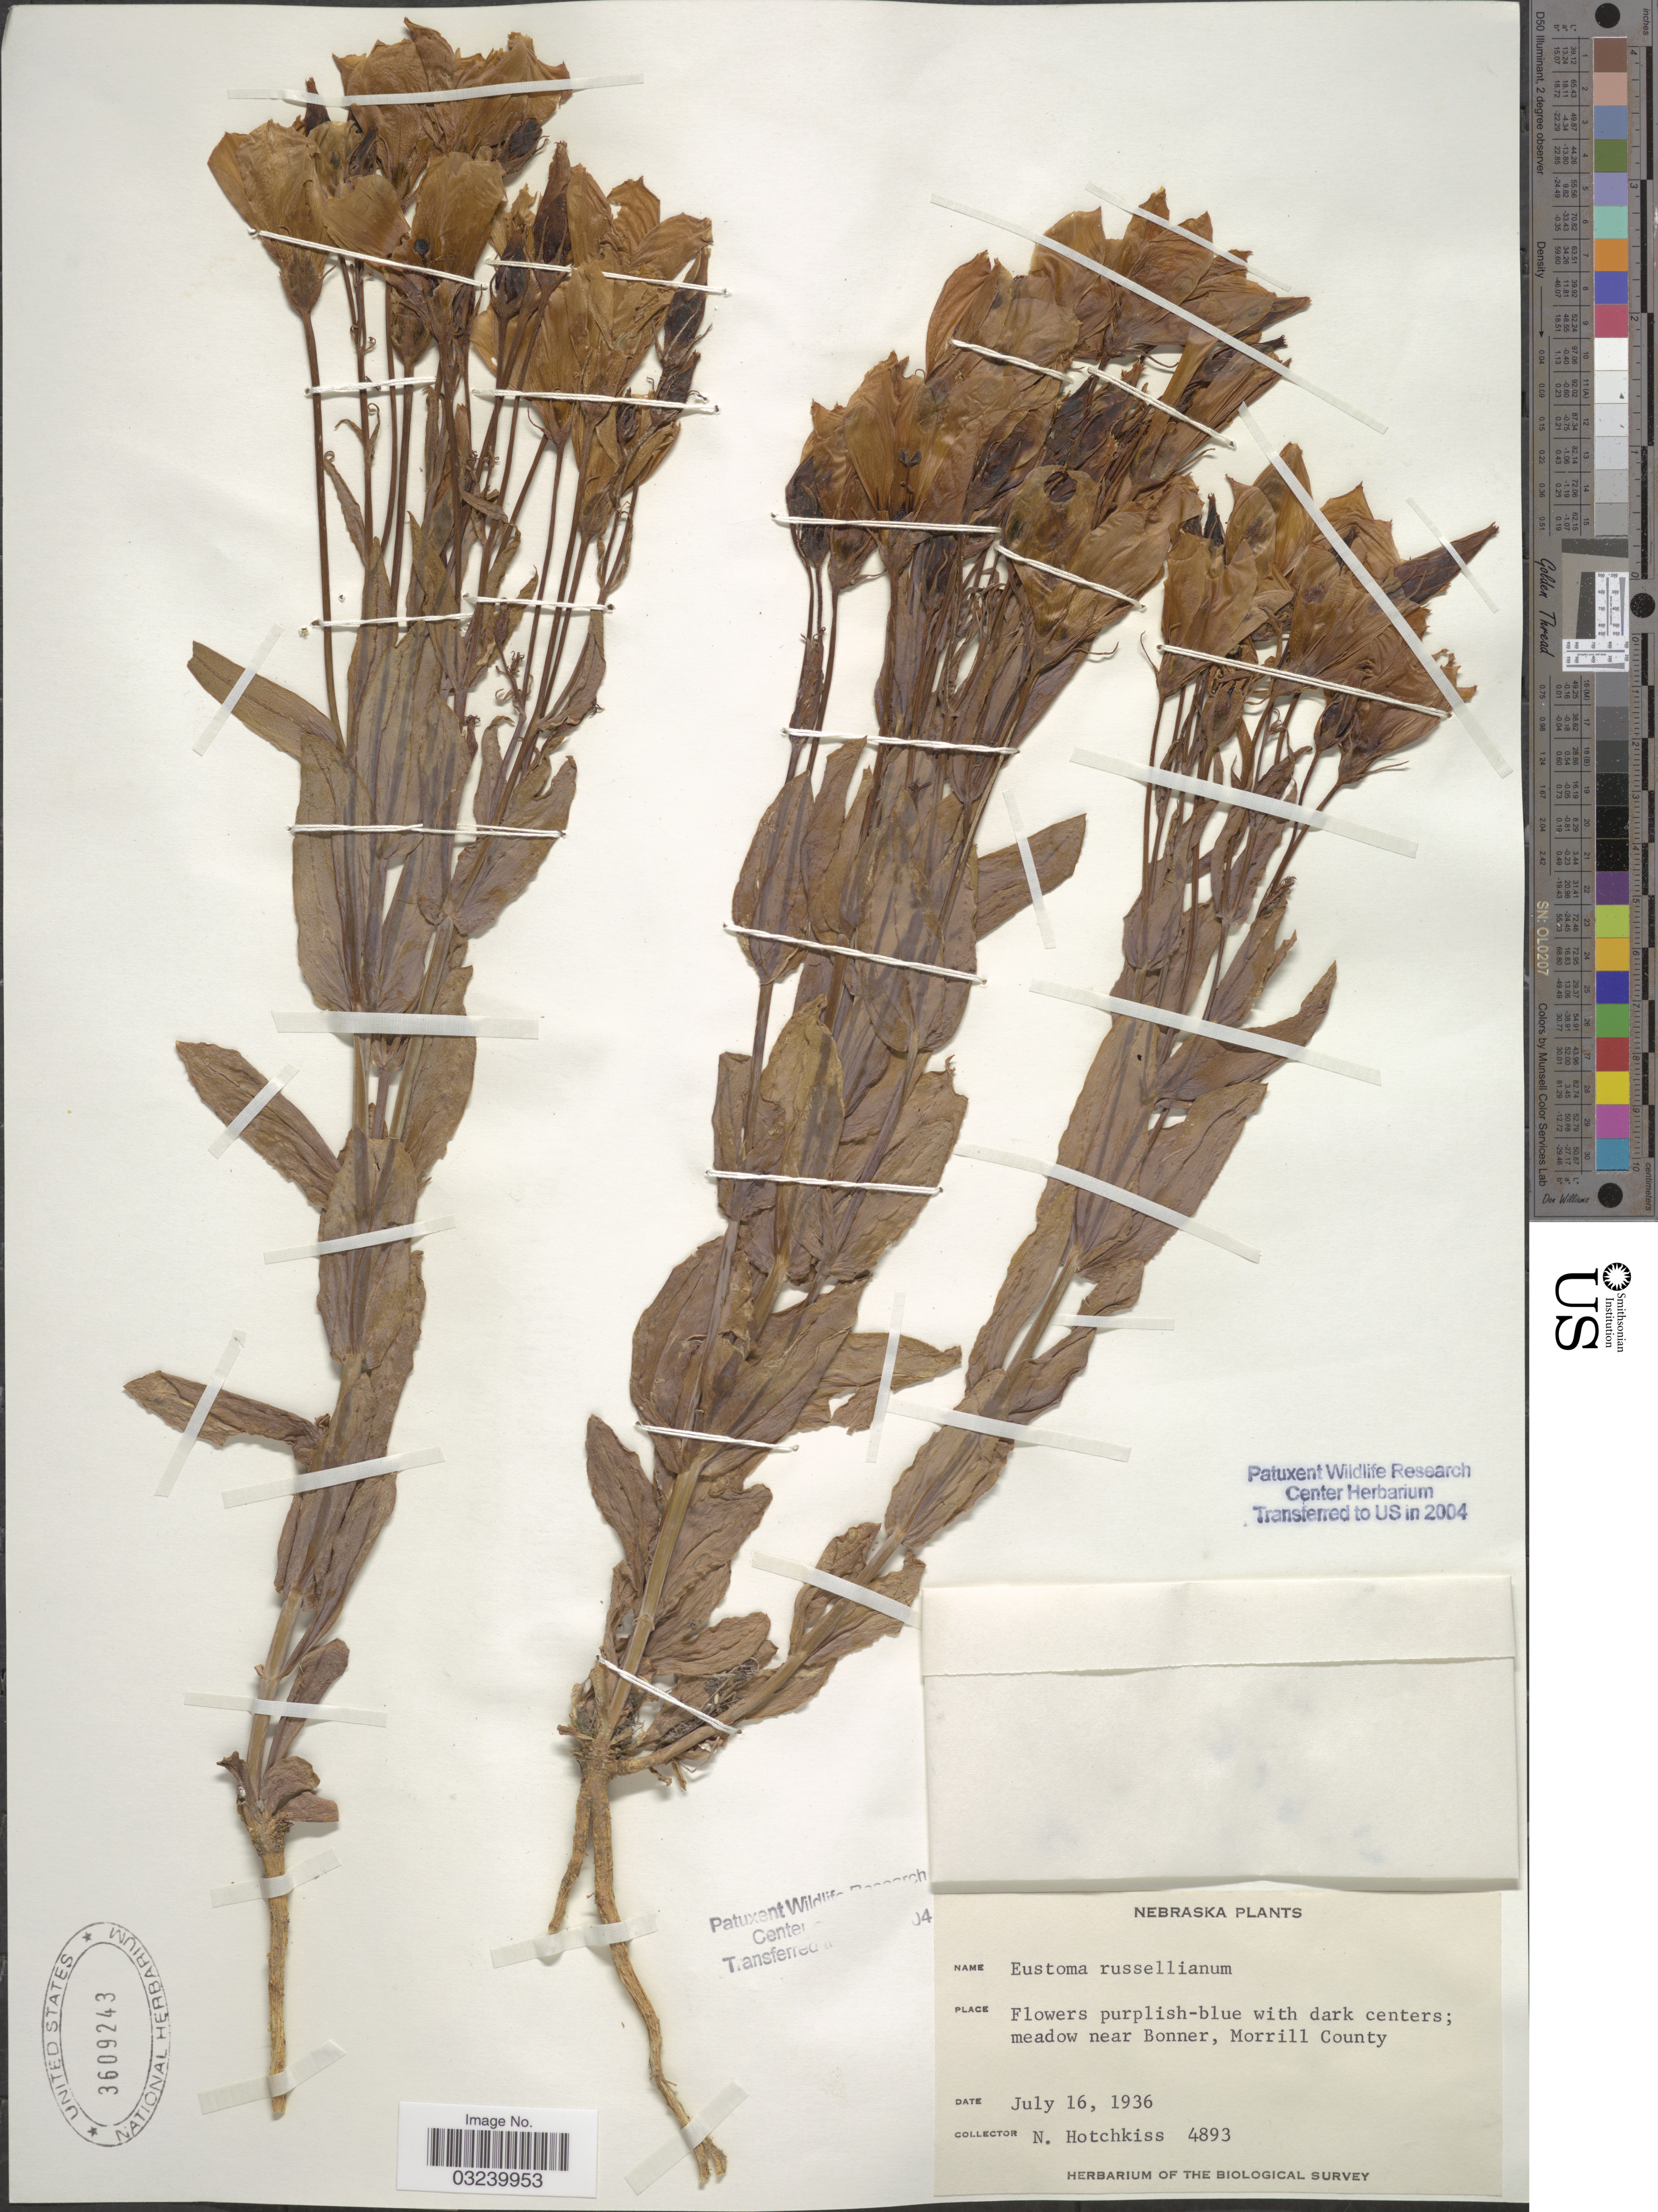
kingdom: Plantae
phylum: Tracheophyta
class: Magnoliopsida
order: Gentianales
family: Gentianaceae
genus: Eustoma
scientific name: Eustoma grandiflorum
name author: (Raf.) Shinners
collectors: N. Hotchkiss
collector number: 4893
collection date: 1936-07-16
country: United States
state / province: Nebraska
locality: Meadow near Bonner, Morrill County.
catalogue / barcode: US 3609243